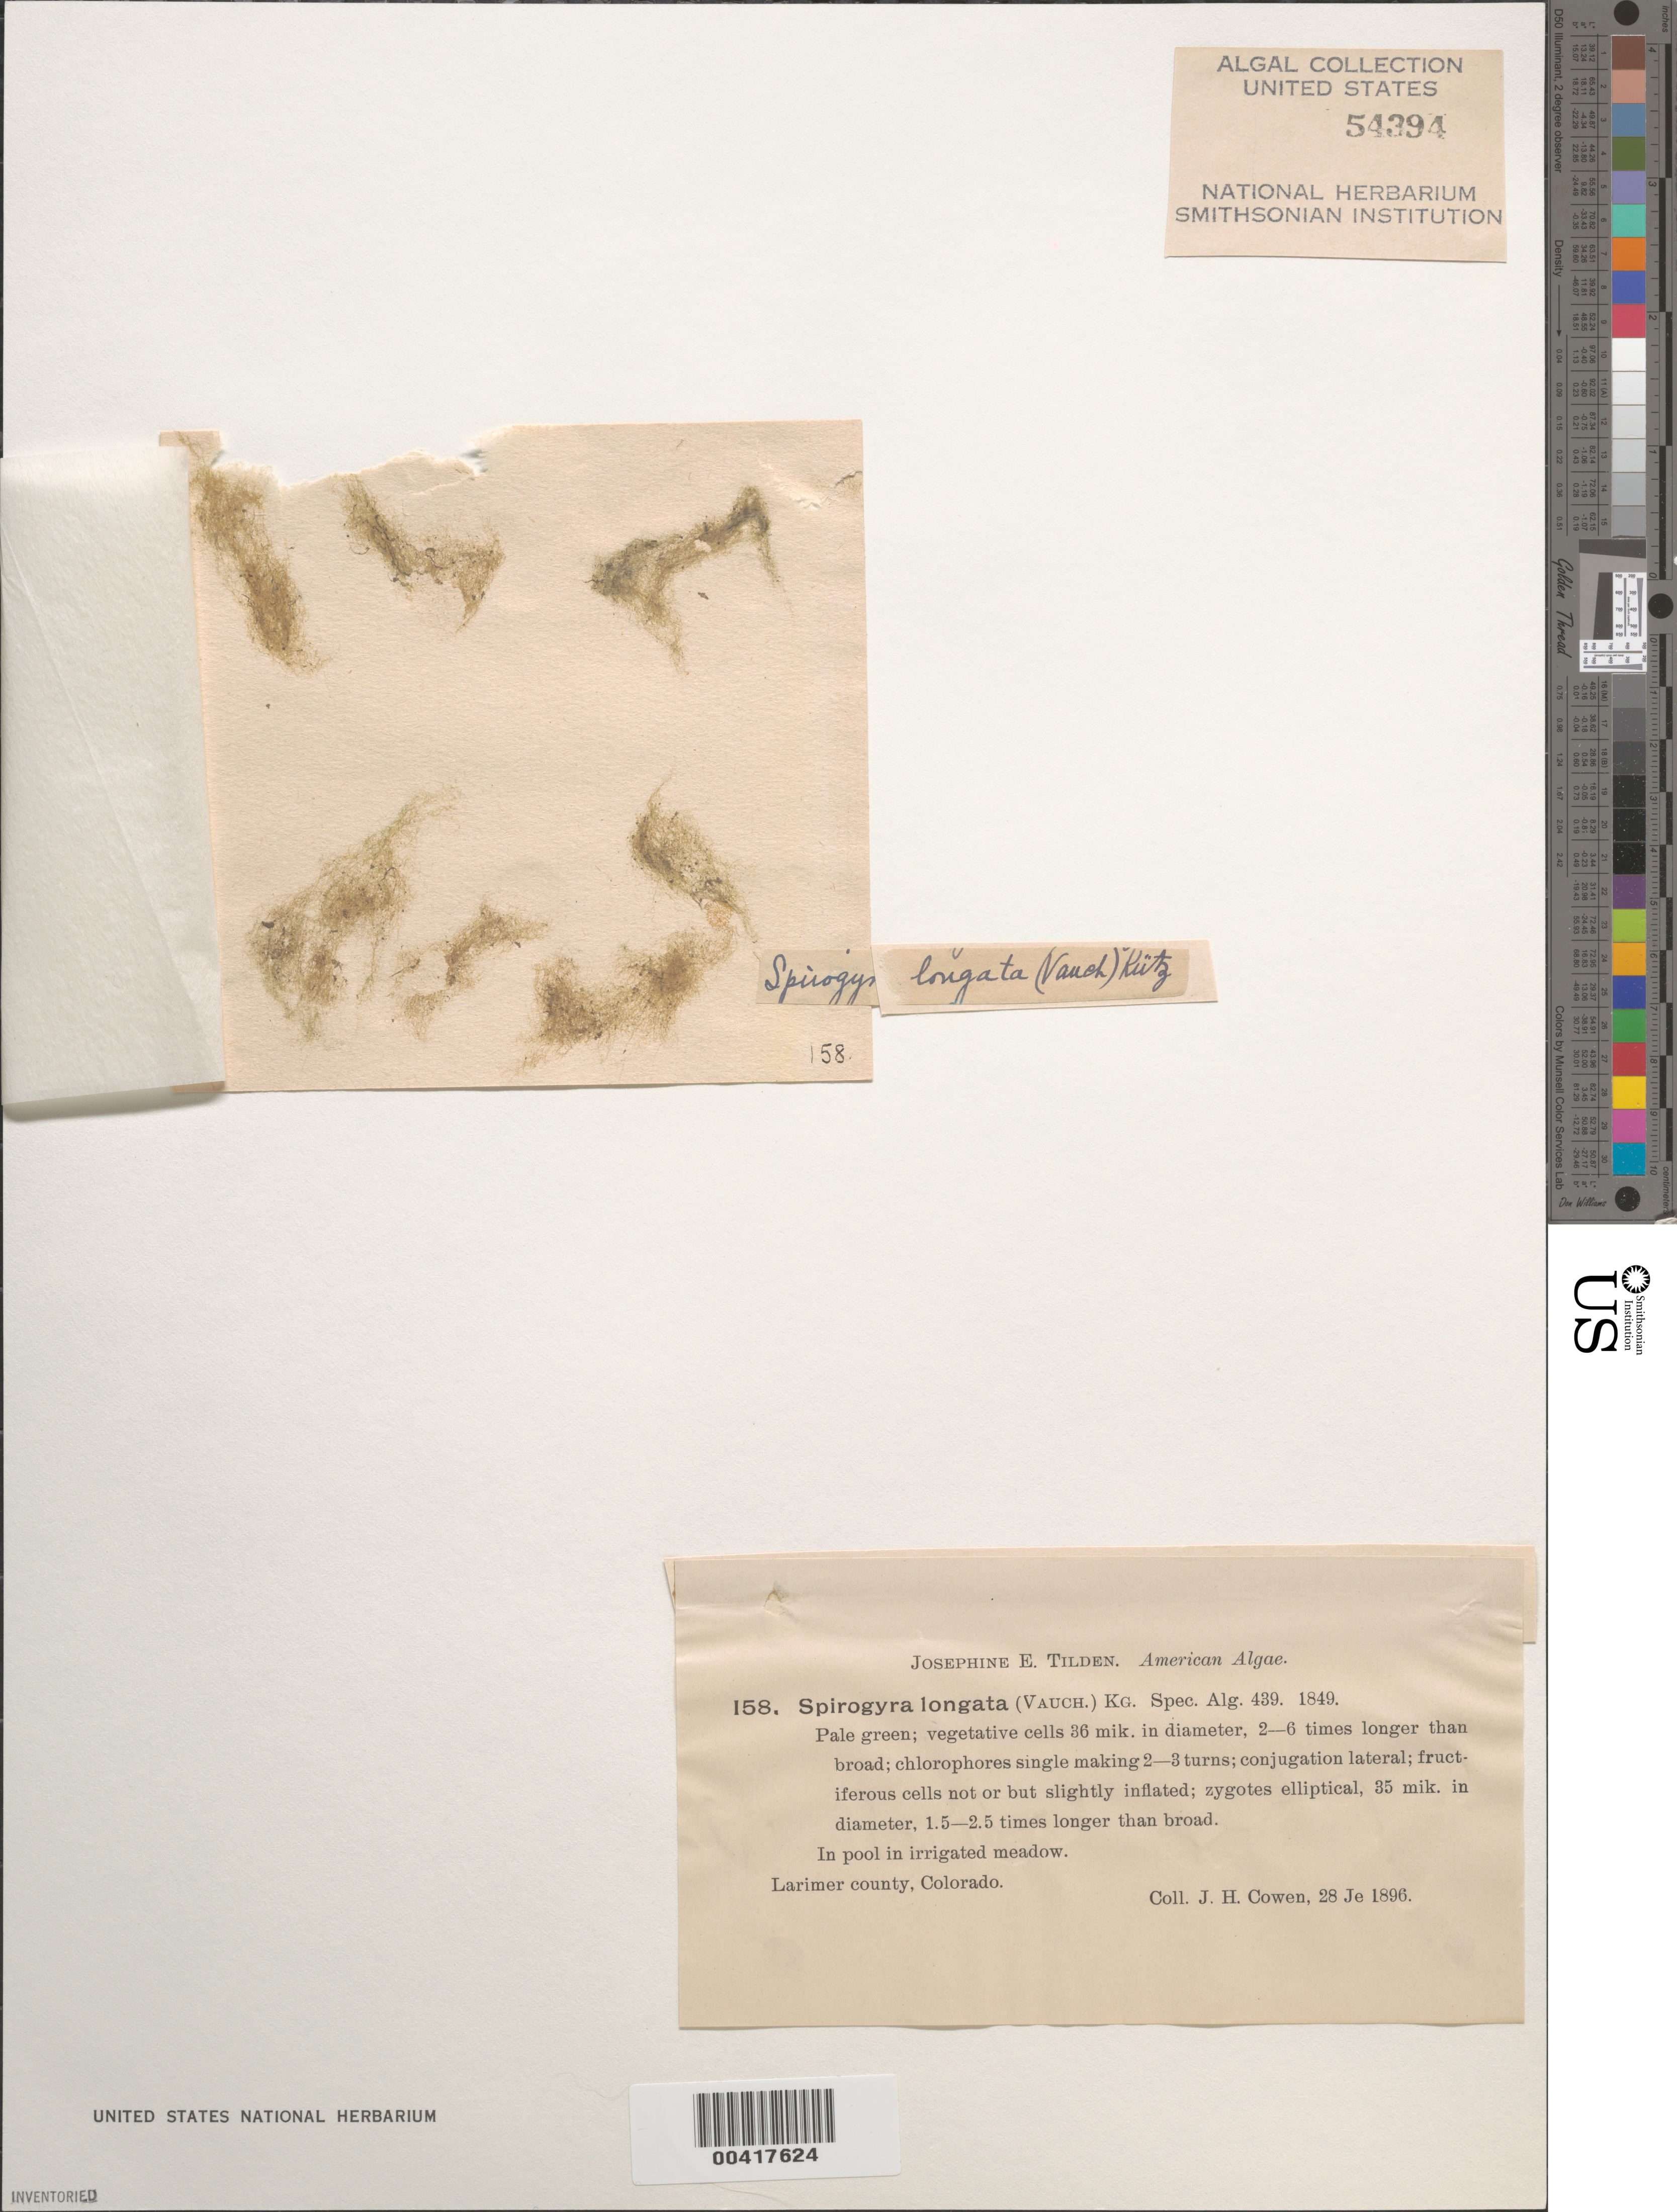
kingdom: Plantae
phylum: Charophyta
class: Zygnematophyceae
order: Zygnematales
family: Zygnemataceae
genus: Spirogyra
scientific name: Spirogyra longata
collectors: J. H. Cowen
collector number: JET 158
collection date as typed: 28 Jun 1896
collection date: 1896-06-28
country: United States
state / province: Colorado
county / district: Larimer County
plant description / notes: Tilden, American Algae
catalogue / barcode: US 54394